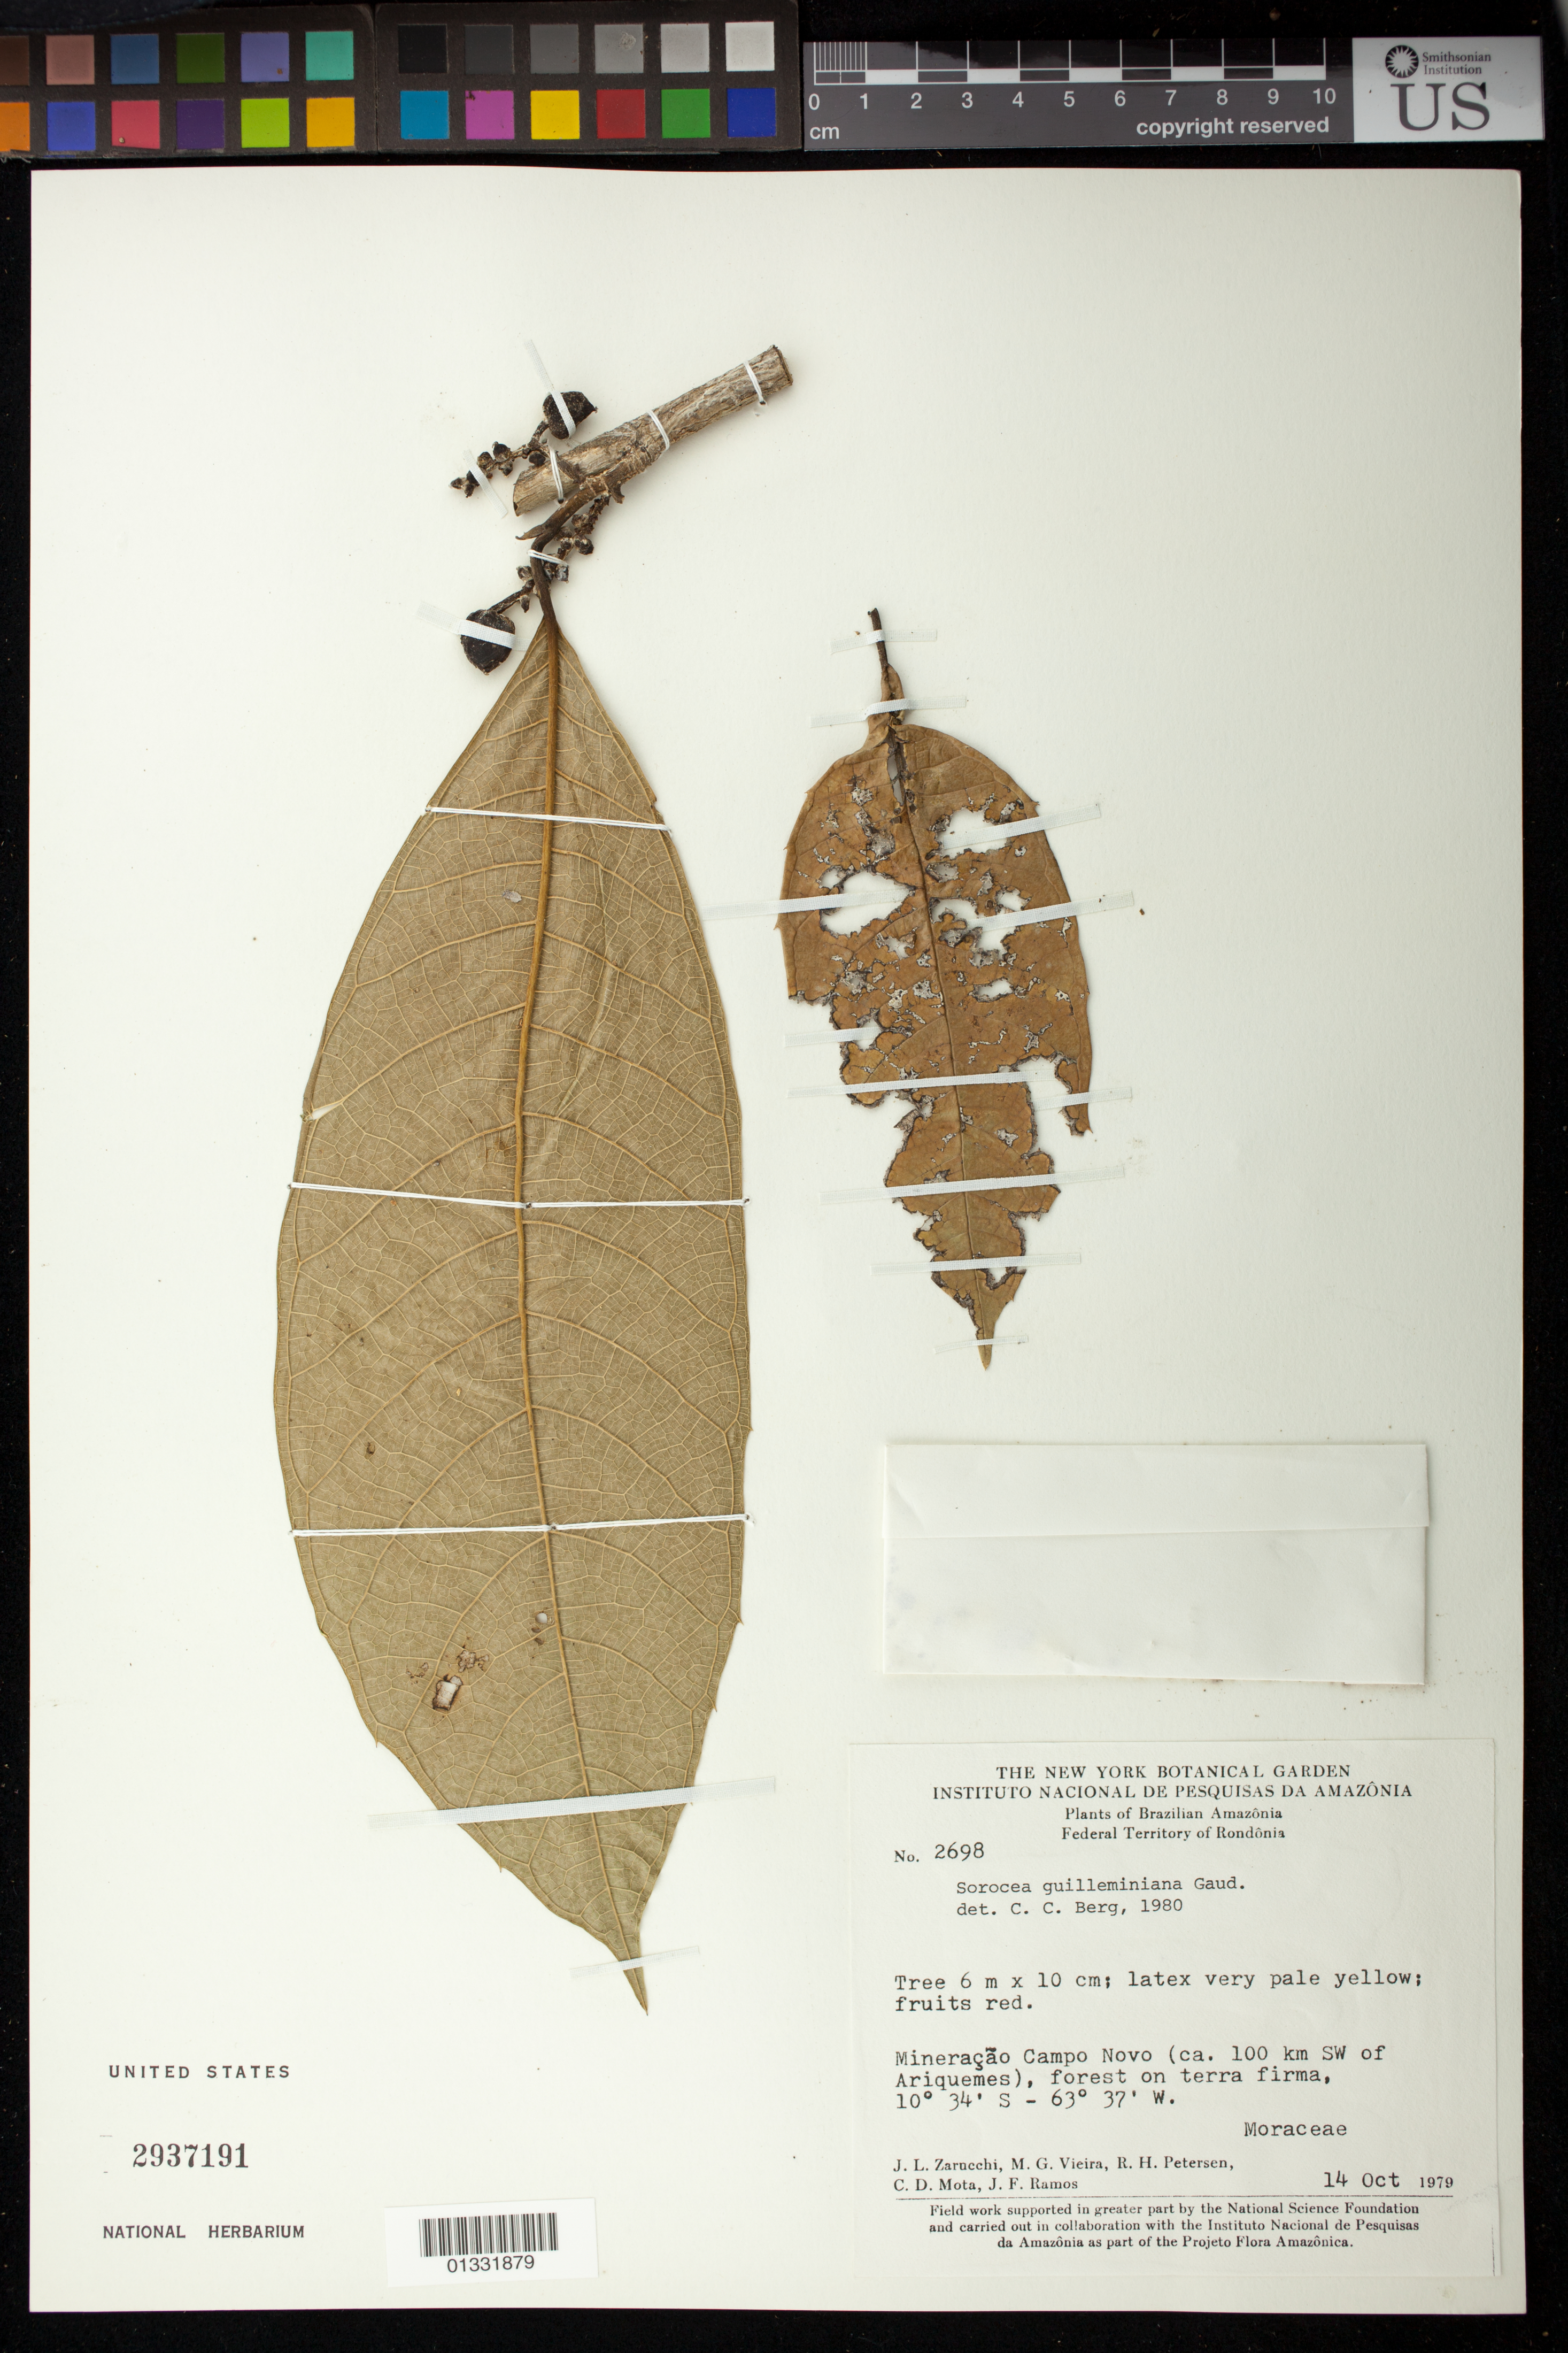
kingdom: Plantae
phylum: Tracheophyta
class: Magnoliopsida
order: Rosales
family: Moraceae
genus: Sorocea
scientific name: Sorocea guilleminiana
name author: Gaudich.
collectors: J. L. Zarucchi, M. G. Vieira, R. H. Petersen, C. D. A. Mota & J. F. Ramos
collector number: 2698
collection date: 1979-10-14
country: Brazil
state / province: Rondônia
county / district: Campo Novo de Rondônia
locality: Mineração Campo Novo (ca. 100 km SW of Ariquemes)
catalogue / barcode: US 2937191